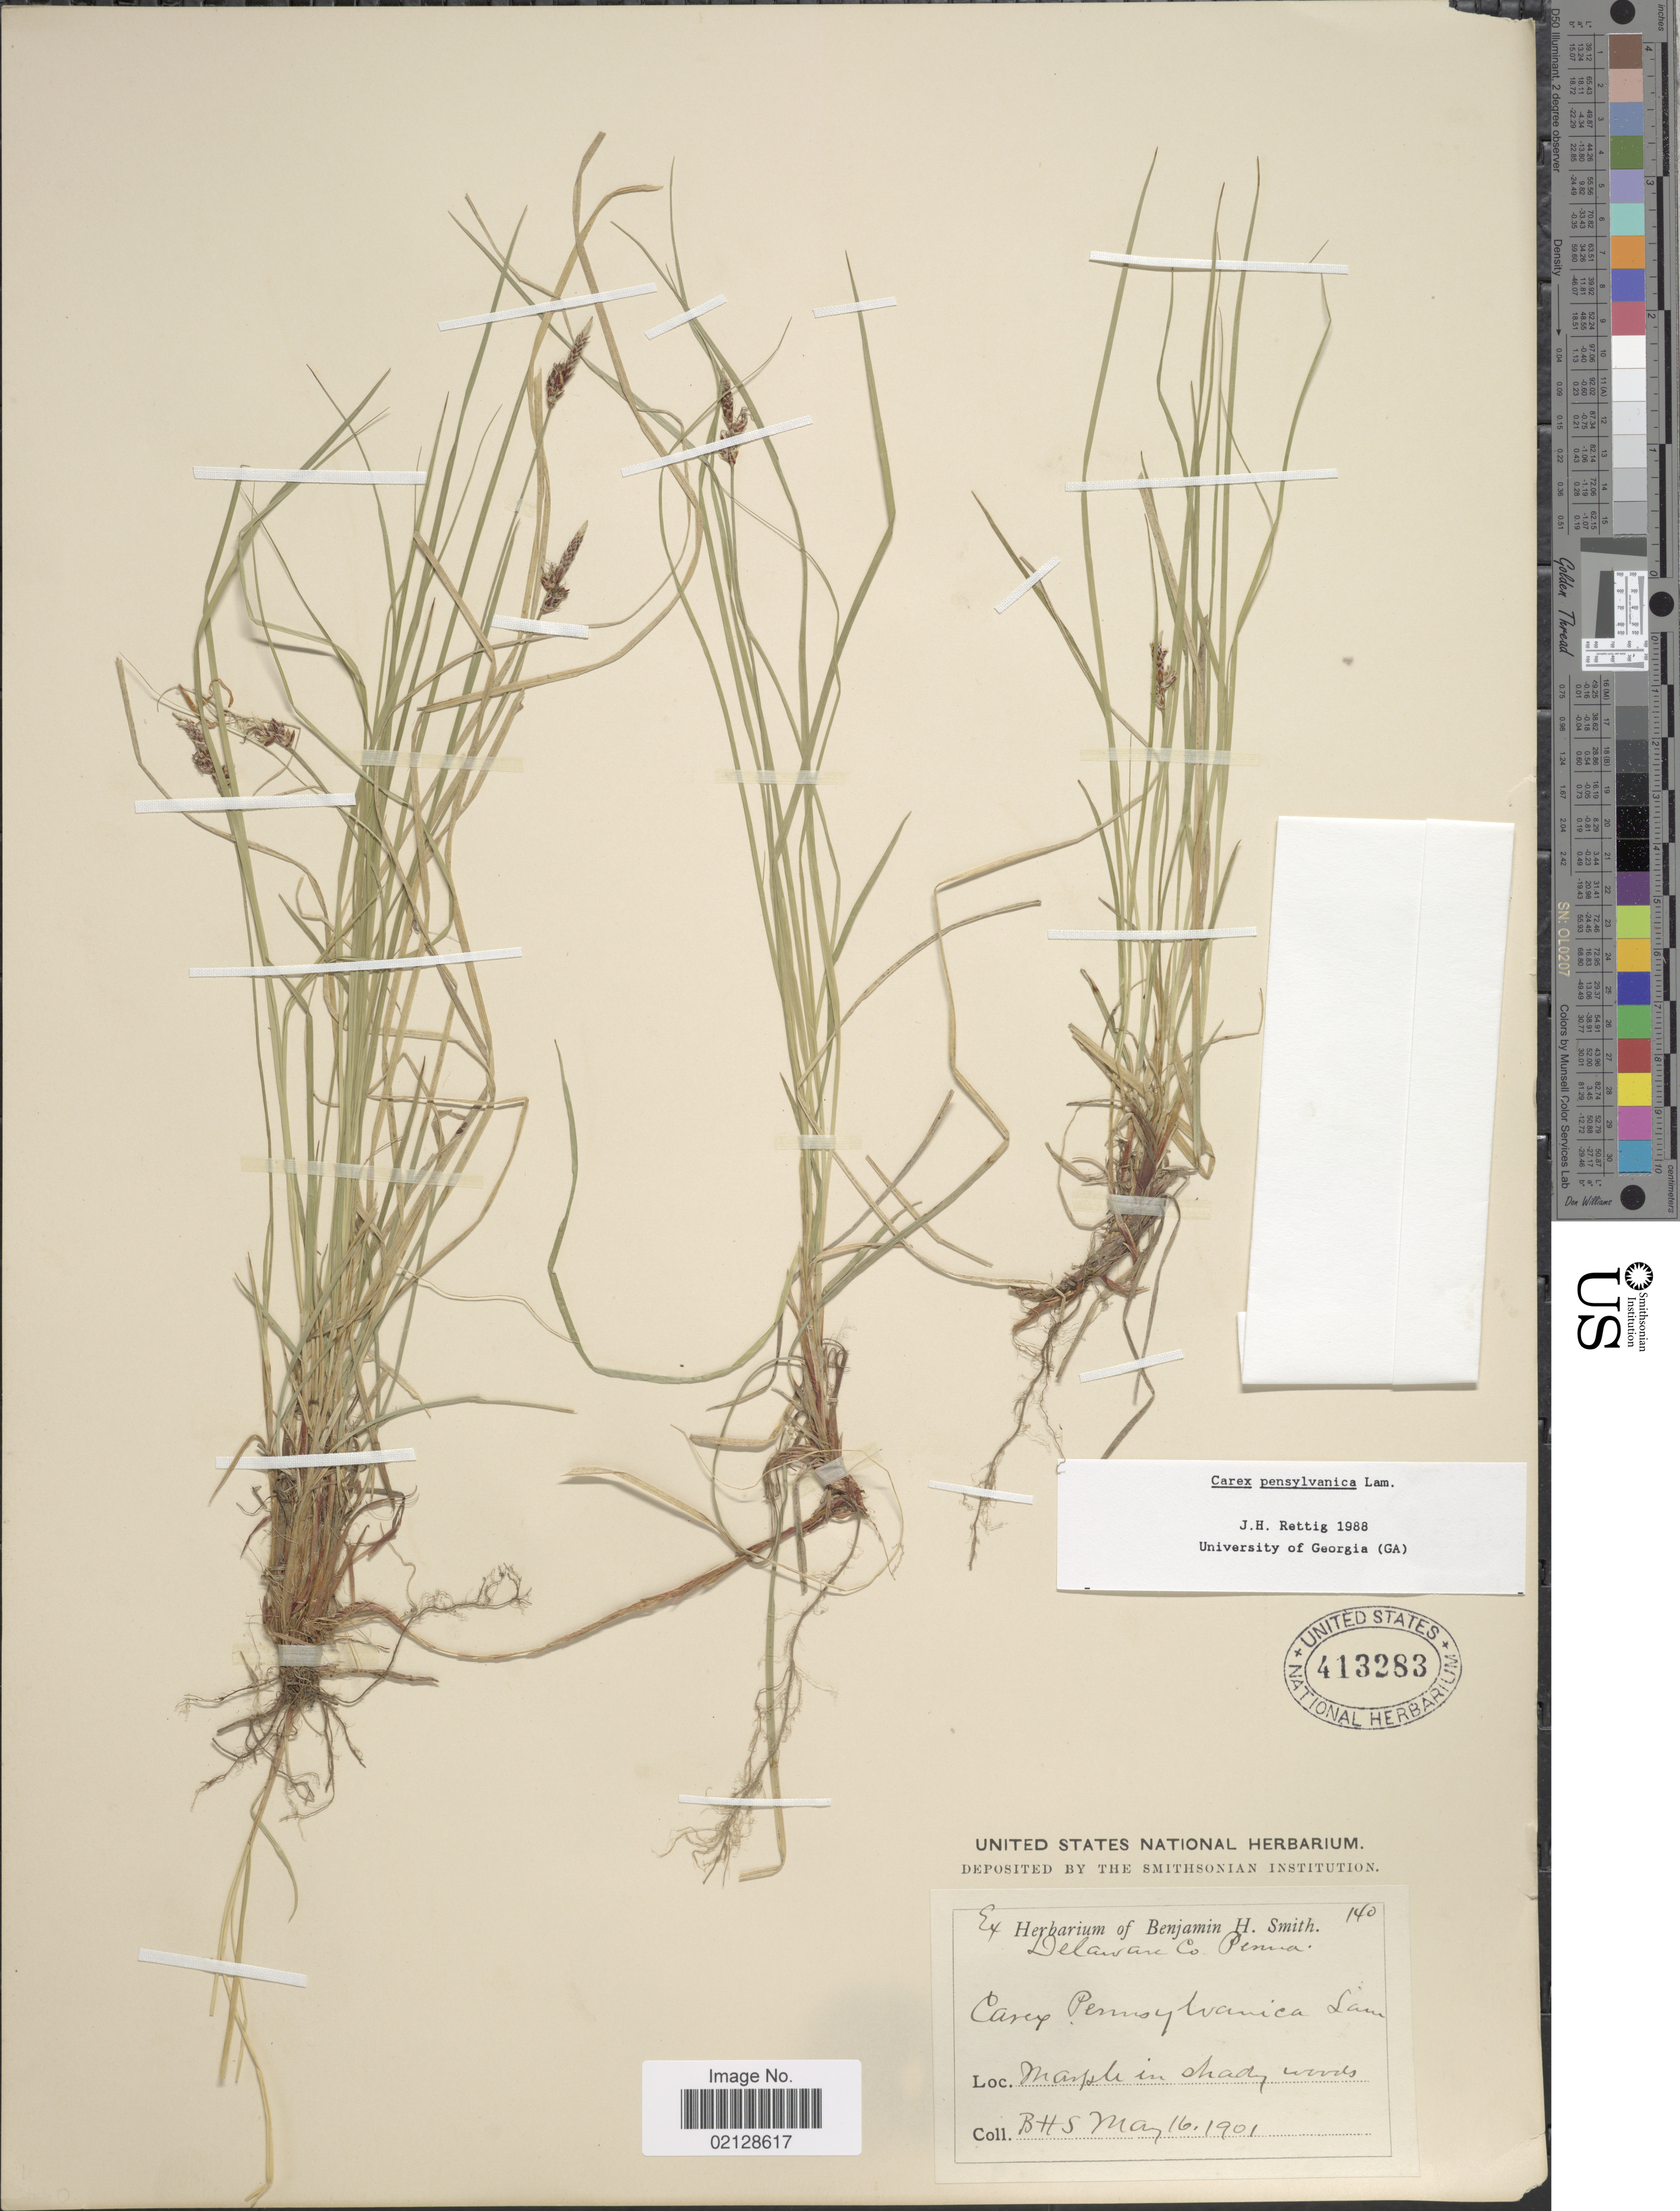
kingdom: Plantae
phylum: Tracheophyta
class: Liliopsida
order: Poales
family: Cyperaceae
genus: Carex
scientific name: Carex pensylvanica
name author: Lam.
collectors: B. H. Smith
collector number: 140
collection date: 1901-05-16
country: United States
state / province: Pennsylvania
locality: Delaware Co., Maple in shady woods.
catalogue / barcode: US 413283